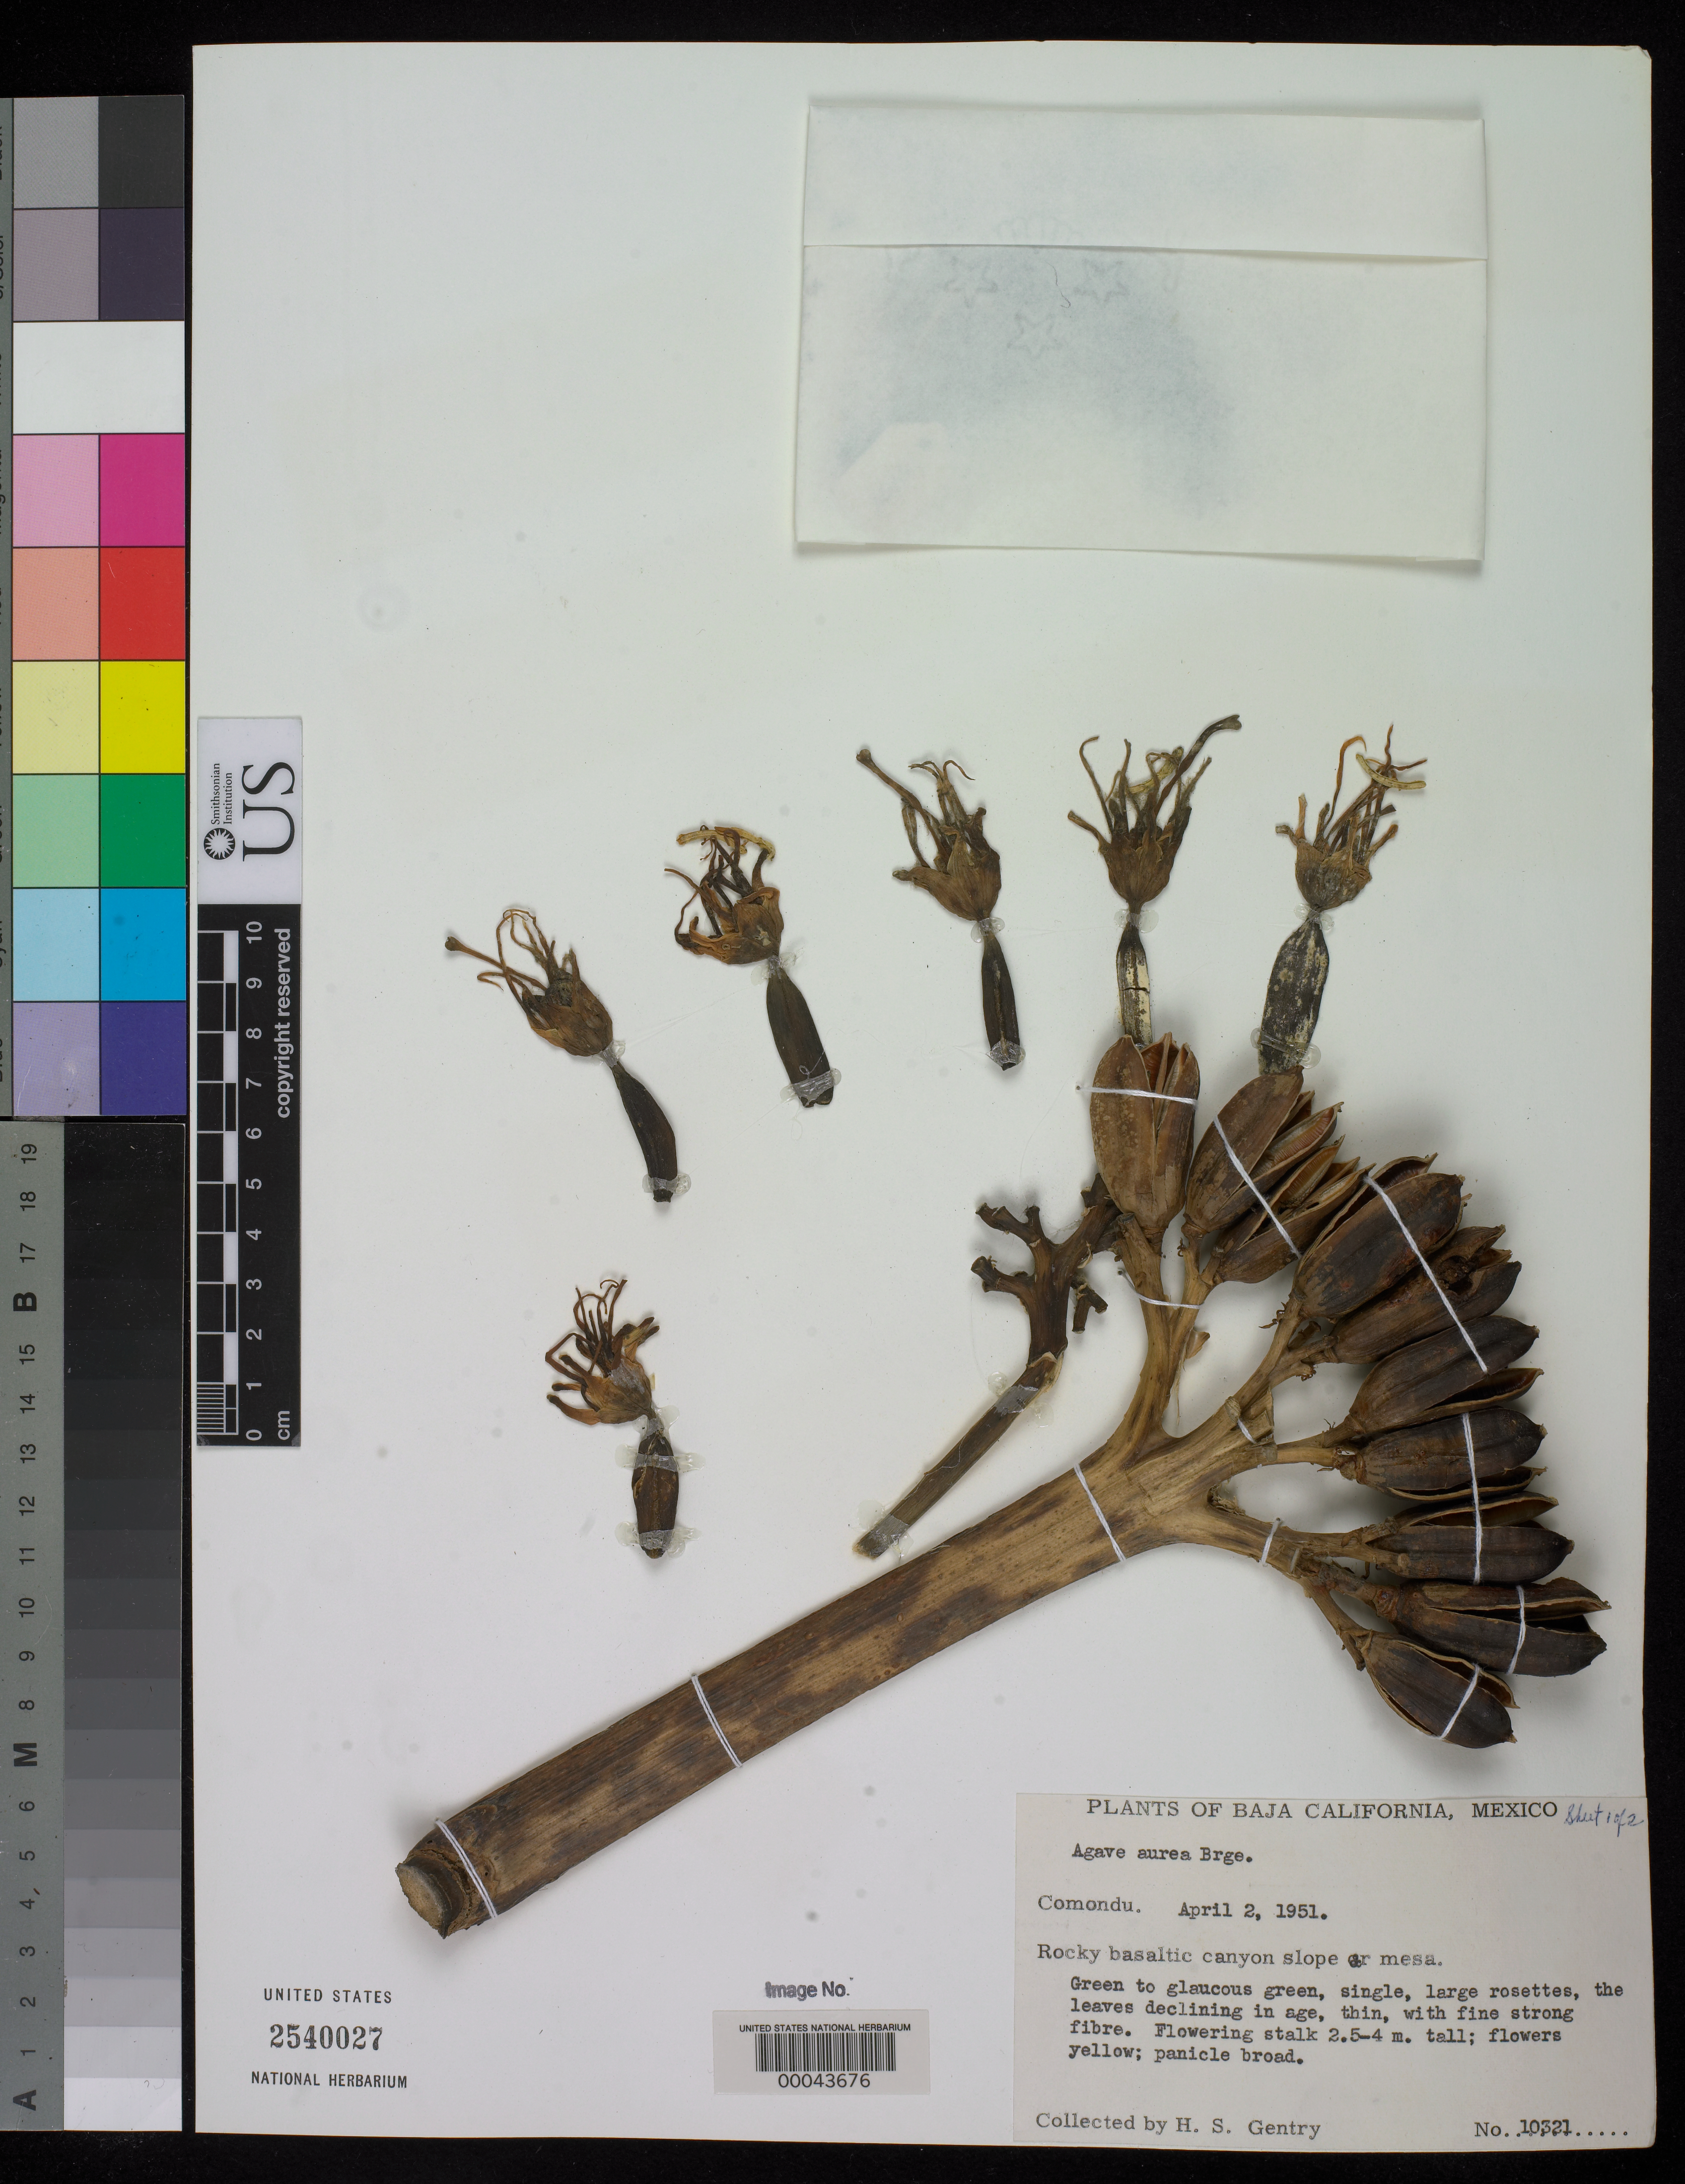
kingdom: Plantae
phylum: Tracheophyta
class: Liliopsida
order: Asparagales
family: Asparagaceae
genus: Agave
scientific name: Agave aurea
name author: Brandegee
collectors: H. S. Gentry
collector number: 10321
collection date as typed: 02 Apr 1951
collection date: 1951-04-02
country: Mexico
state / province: Baja California Sur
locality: Comandu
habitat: Rocky basaltic canyon slope or mesa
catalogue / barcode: US 2540027